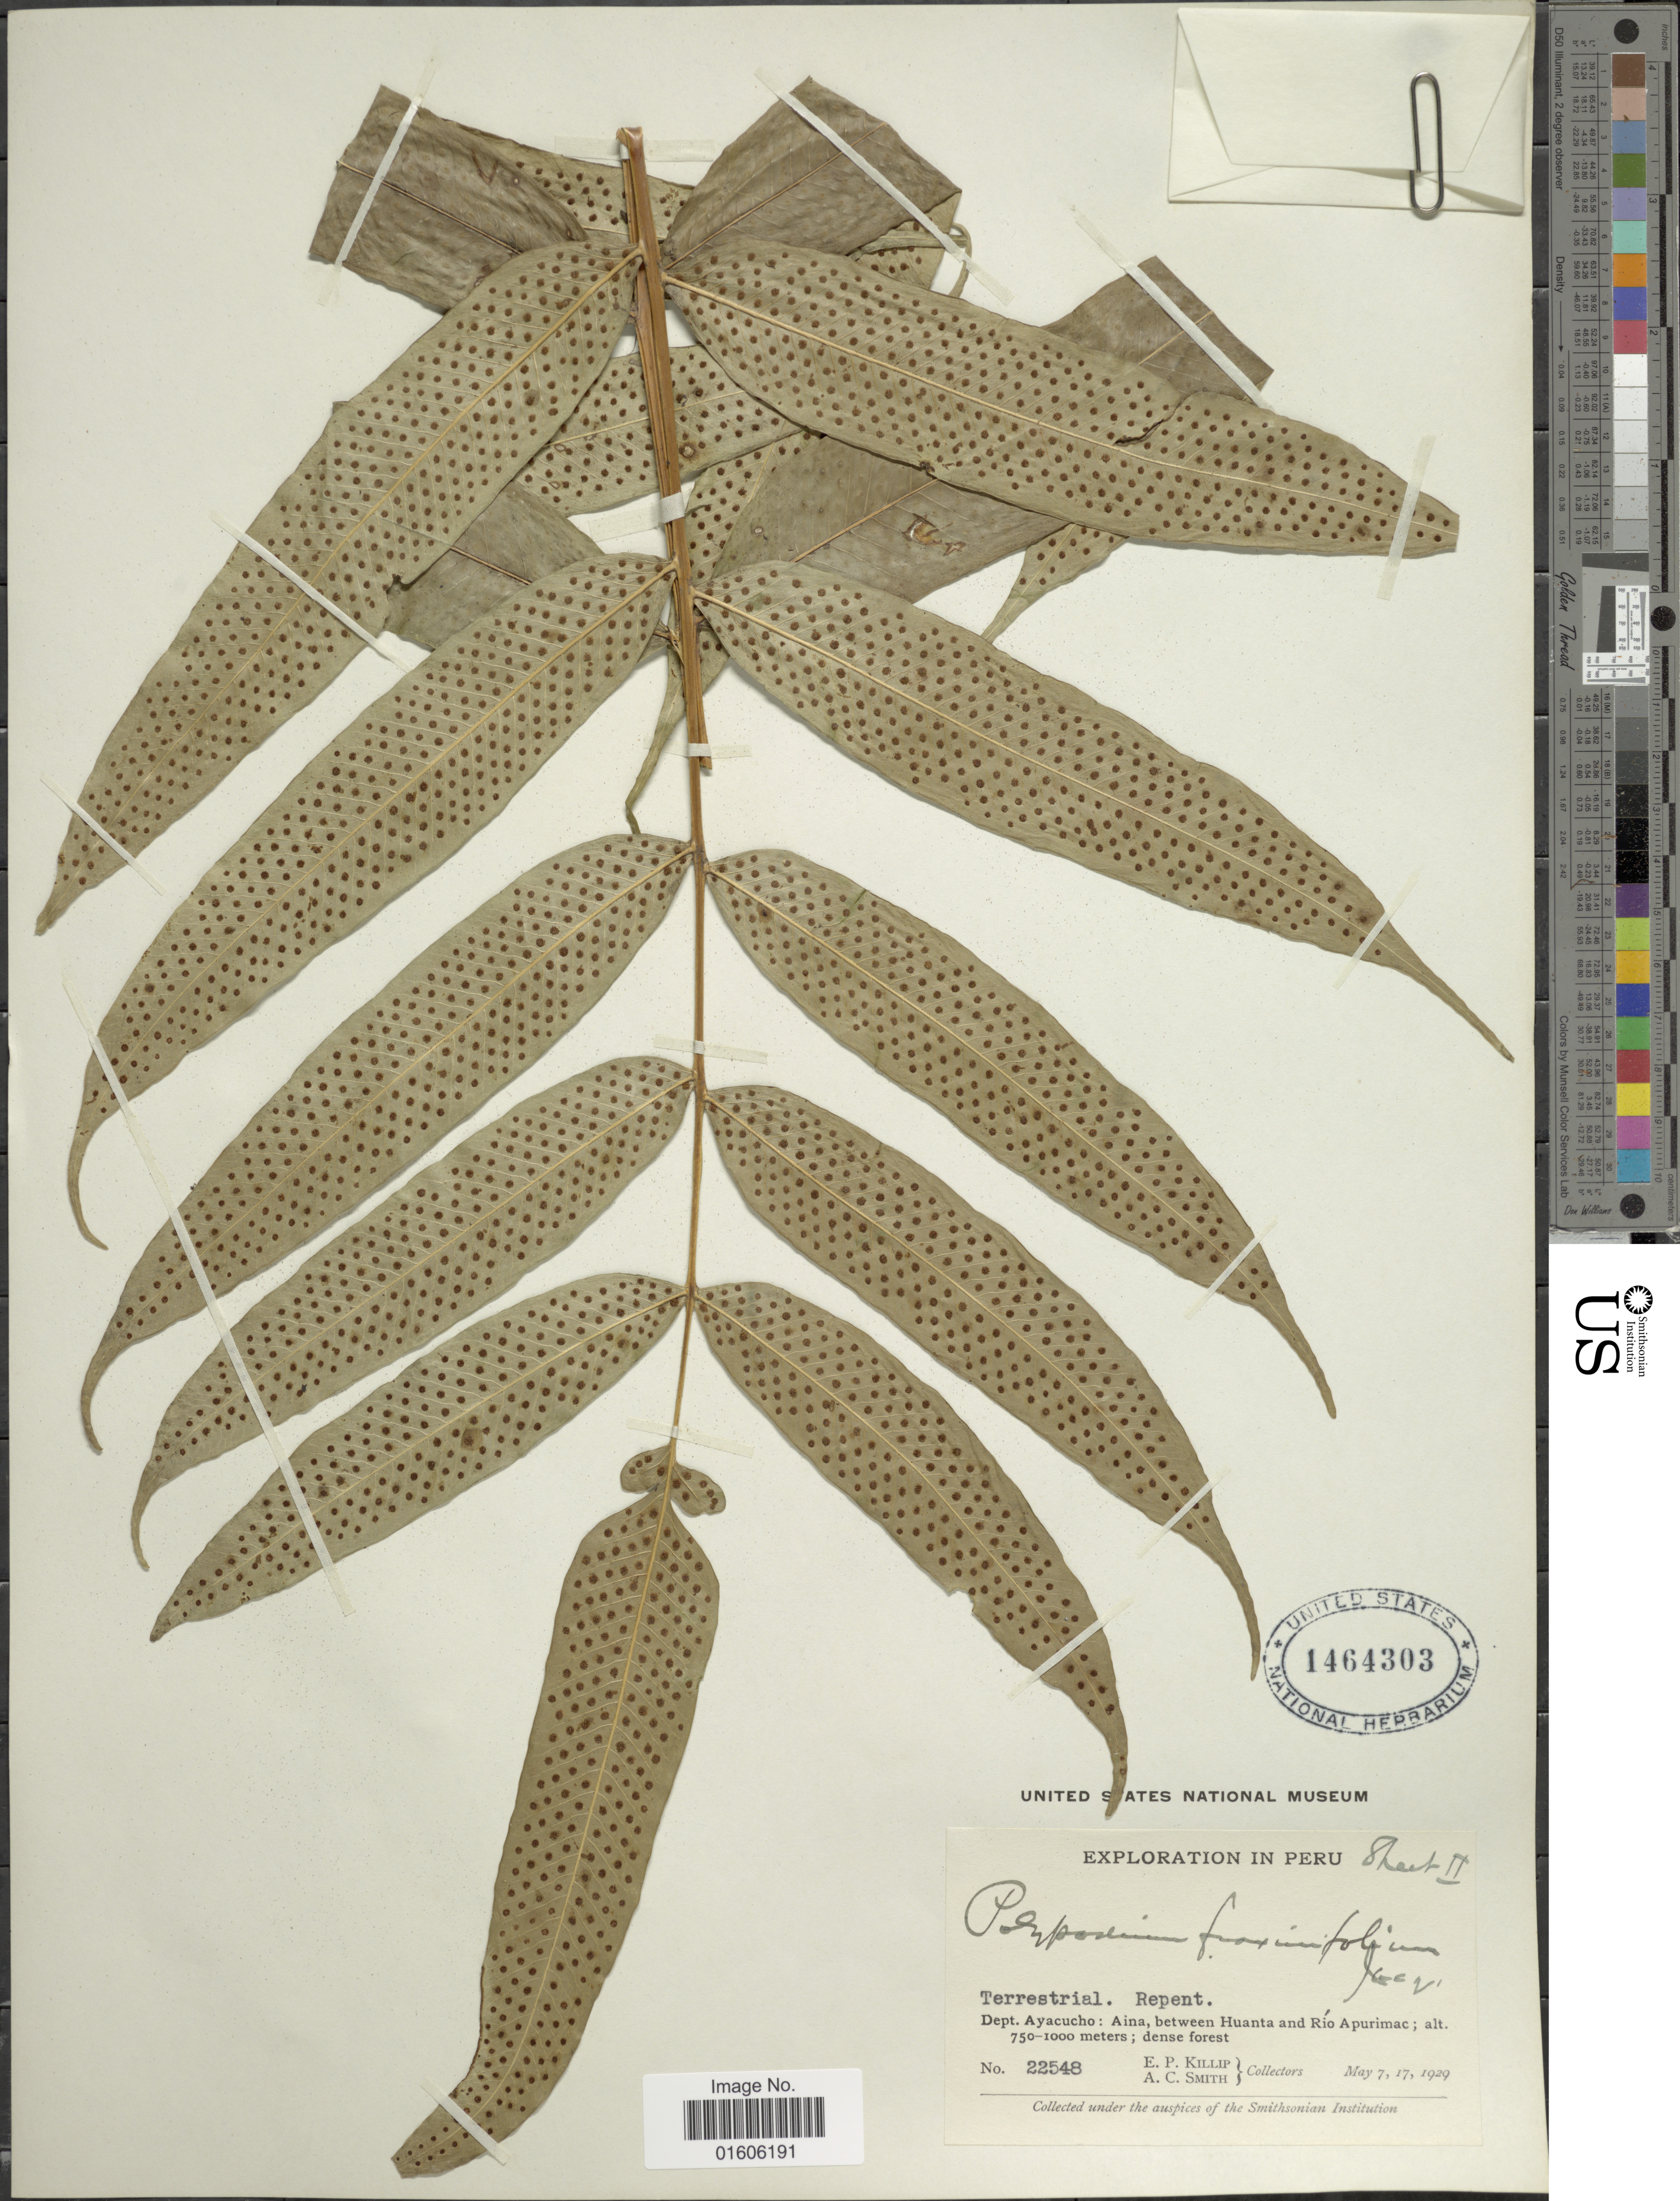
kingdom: Plantae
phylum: Tracheophyta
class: Polypodiopsida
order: Polypodiales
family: Polypodiaceae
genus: Serpocaulon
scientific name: Serpocaulon fraxinifolium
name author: (Jacq.) A.R. Sm.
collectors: E. P. Killip & A. C. Smith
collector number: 22548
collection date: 1929-05-07/1929-05-17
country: Peru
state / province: Ayacucho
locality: Dept. Ayacucho: Aina, between Huanta and Río Apurimac.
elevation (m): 750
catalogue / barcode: US 1464303